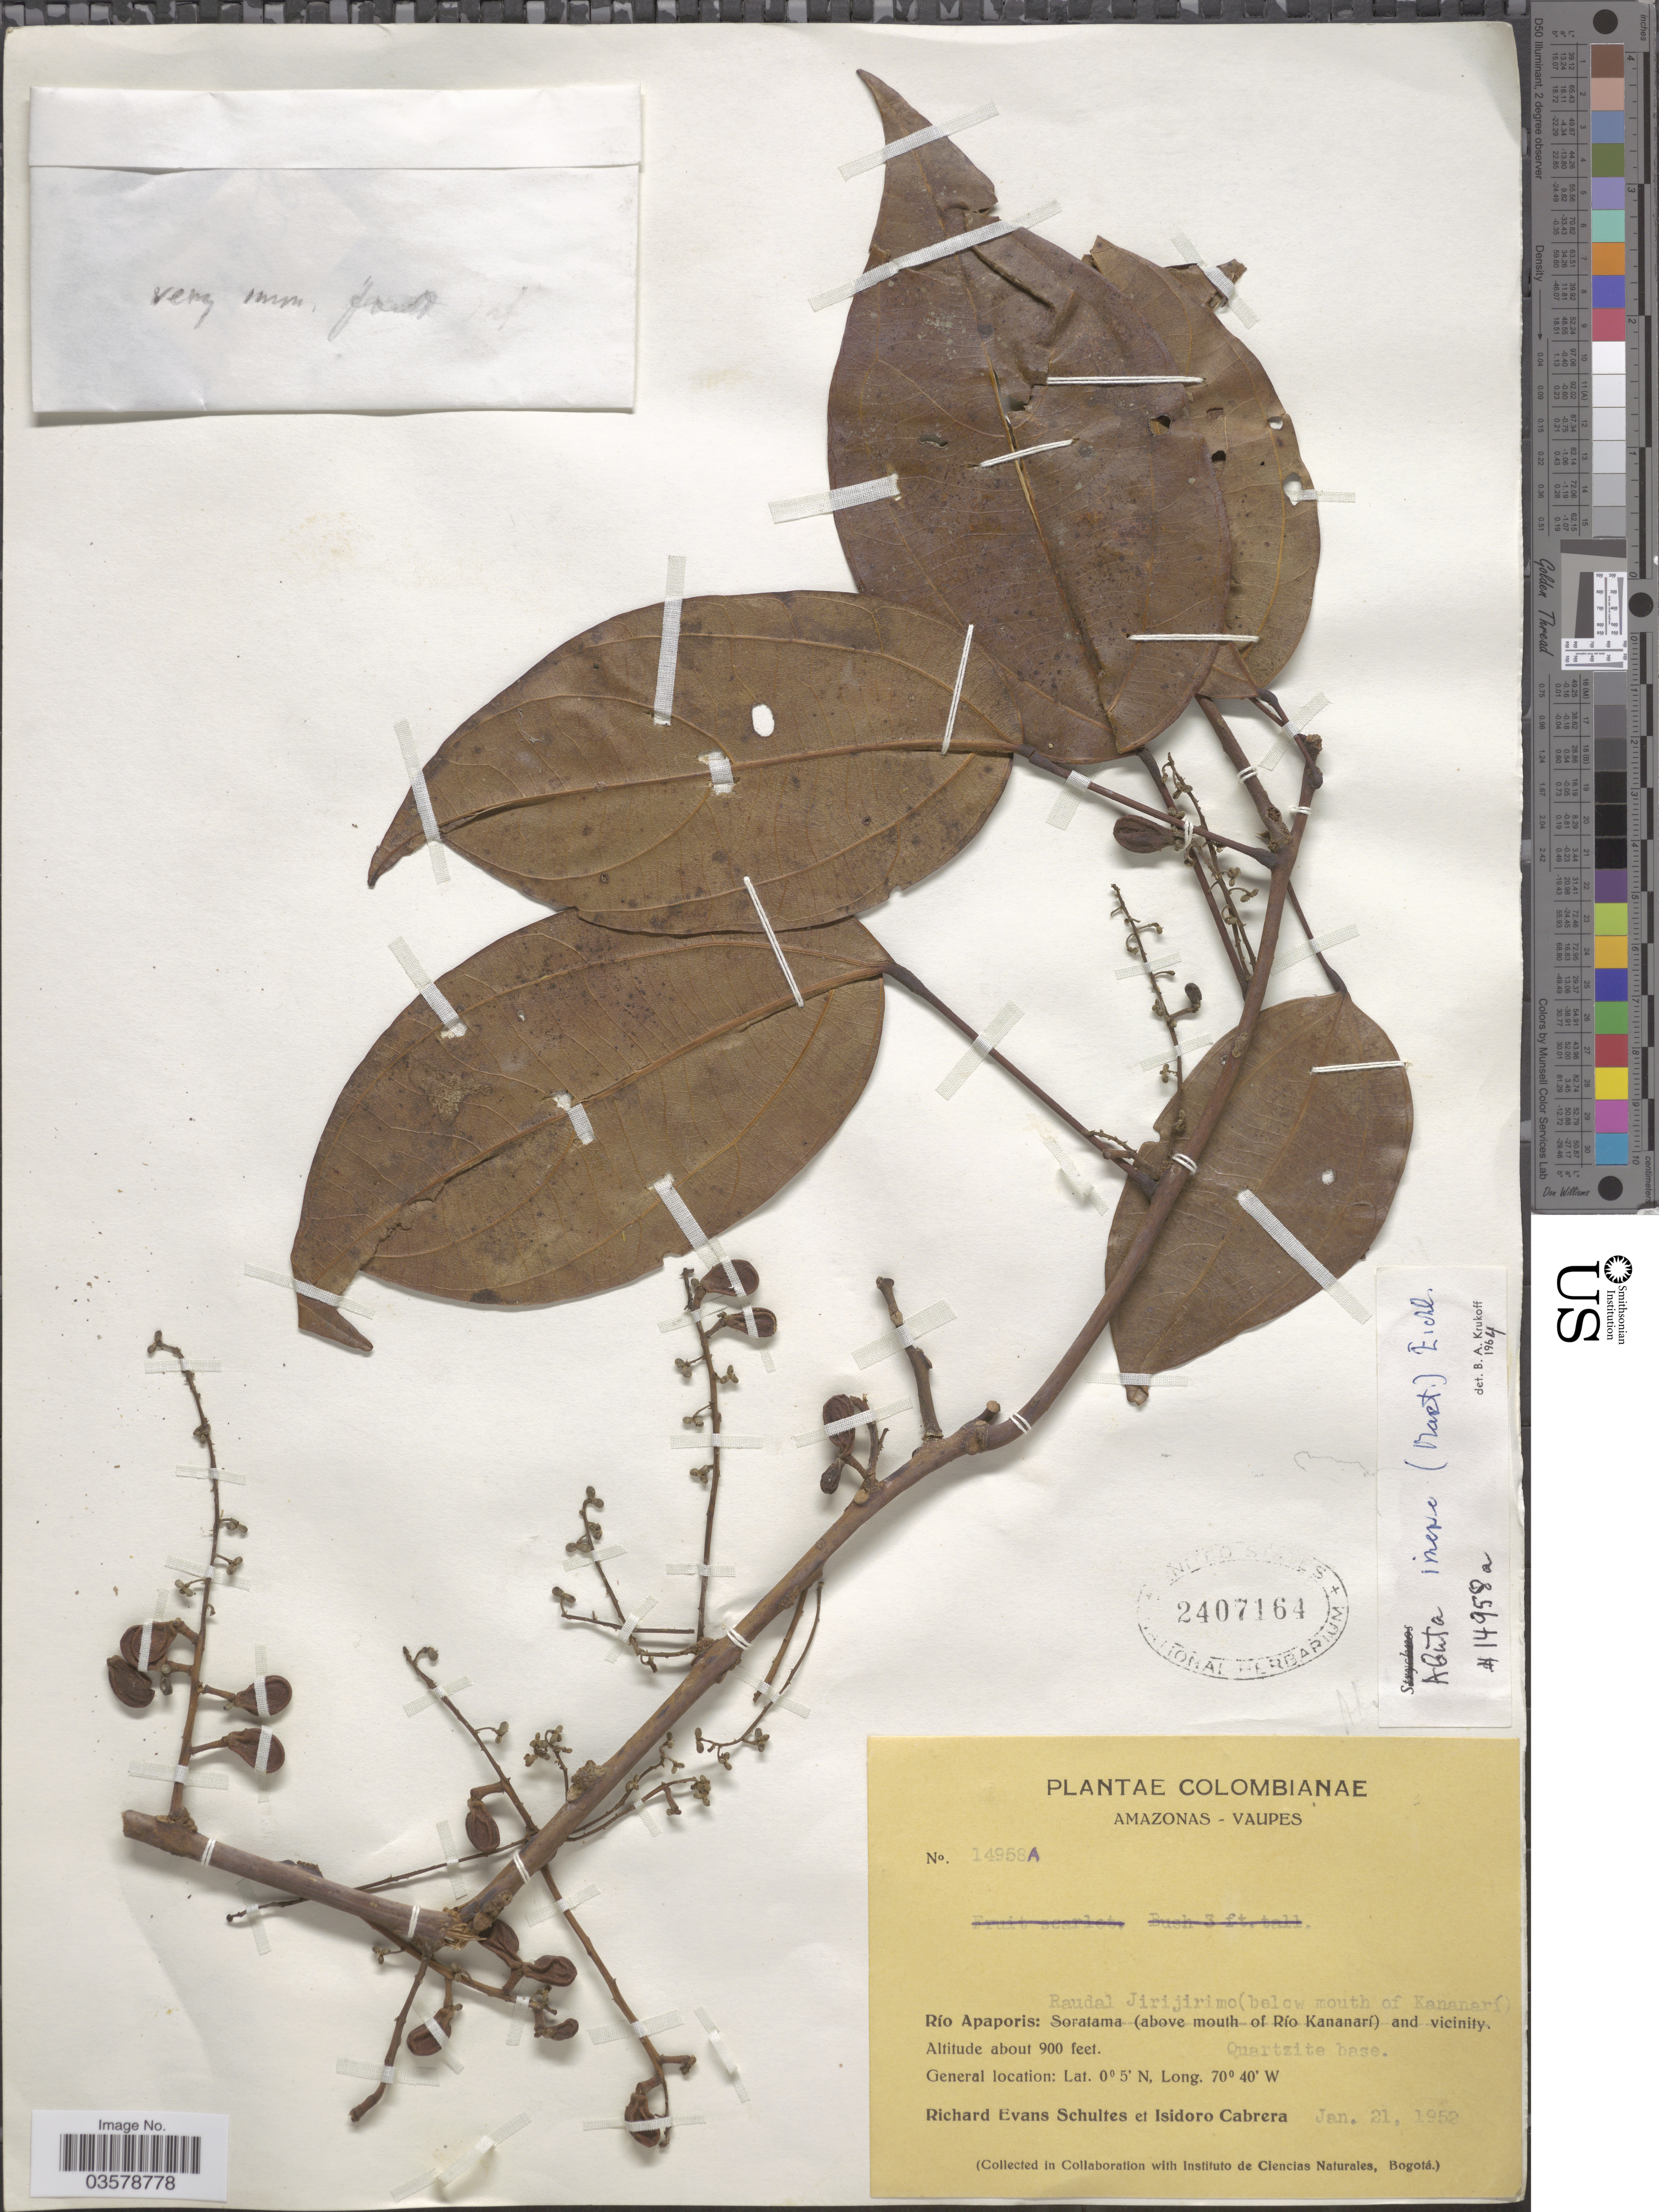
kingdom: Plantae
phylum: Tracheophyta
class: Magnoliopsida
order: Ranunculales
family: Menispermaceae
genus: Abuta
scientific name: Abuta imene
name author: (Mart.) Eichler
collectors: R. E. Schultes & I. Cabrera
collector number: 14958A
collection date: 1952-01-21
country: Colombia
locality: Colombianae. Amazonas - Vaupes. Río Apaporis: Raudal Jirijirimo (below mouth of Kananarí). Quartzite base.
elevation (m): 274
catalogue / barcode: US 2407164